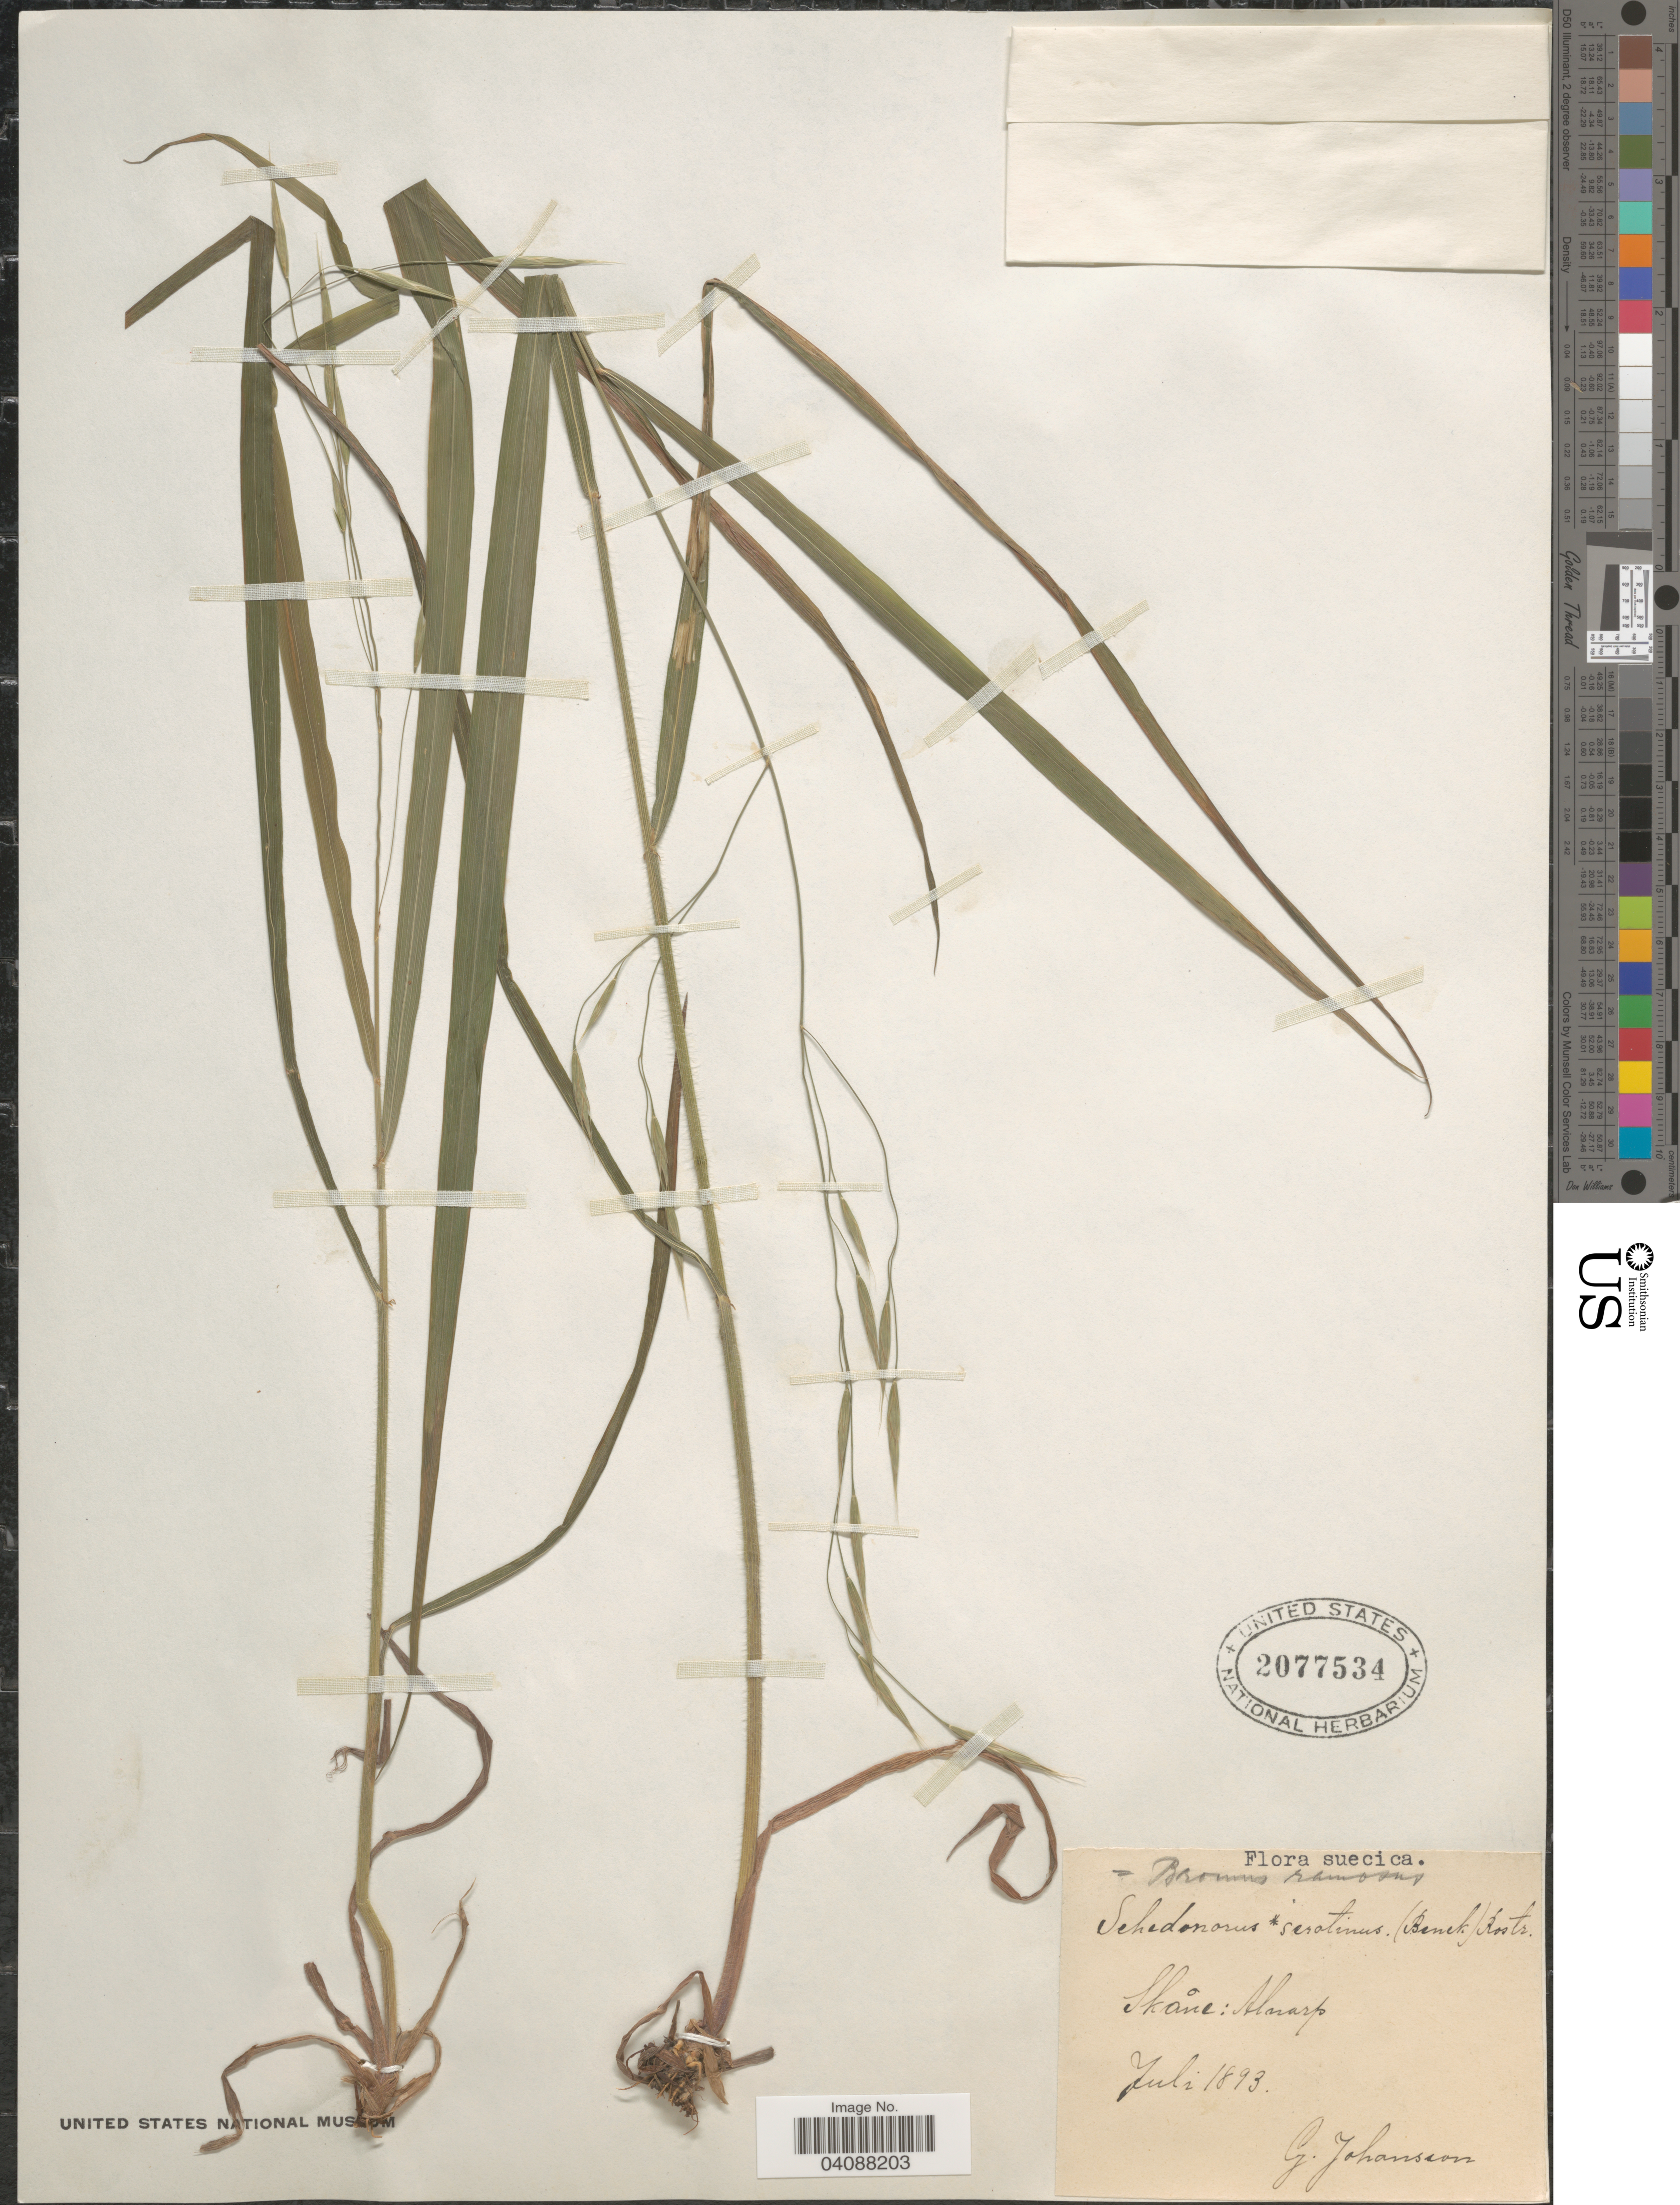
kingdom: Plantae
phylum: Tracheophyta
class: Liliopsida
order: Poales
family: Poaceae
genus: Bromus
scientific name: Bromus ramosus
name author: Huds.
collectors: G. Johansson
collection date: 1893-07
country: Sweden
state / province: Skåne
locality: Suecica. Alnarp.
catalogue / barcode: US 2077534